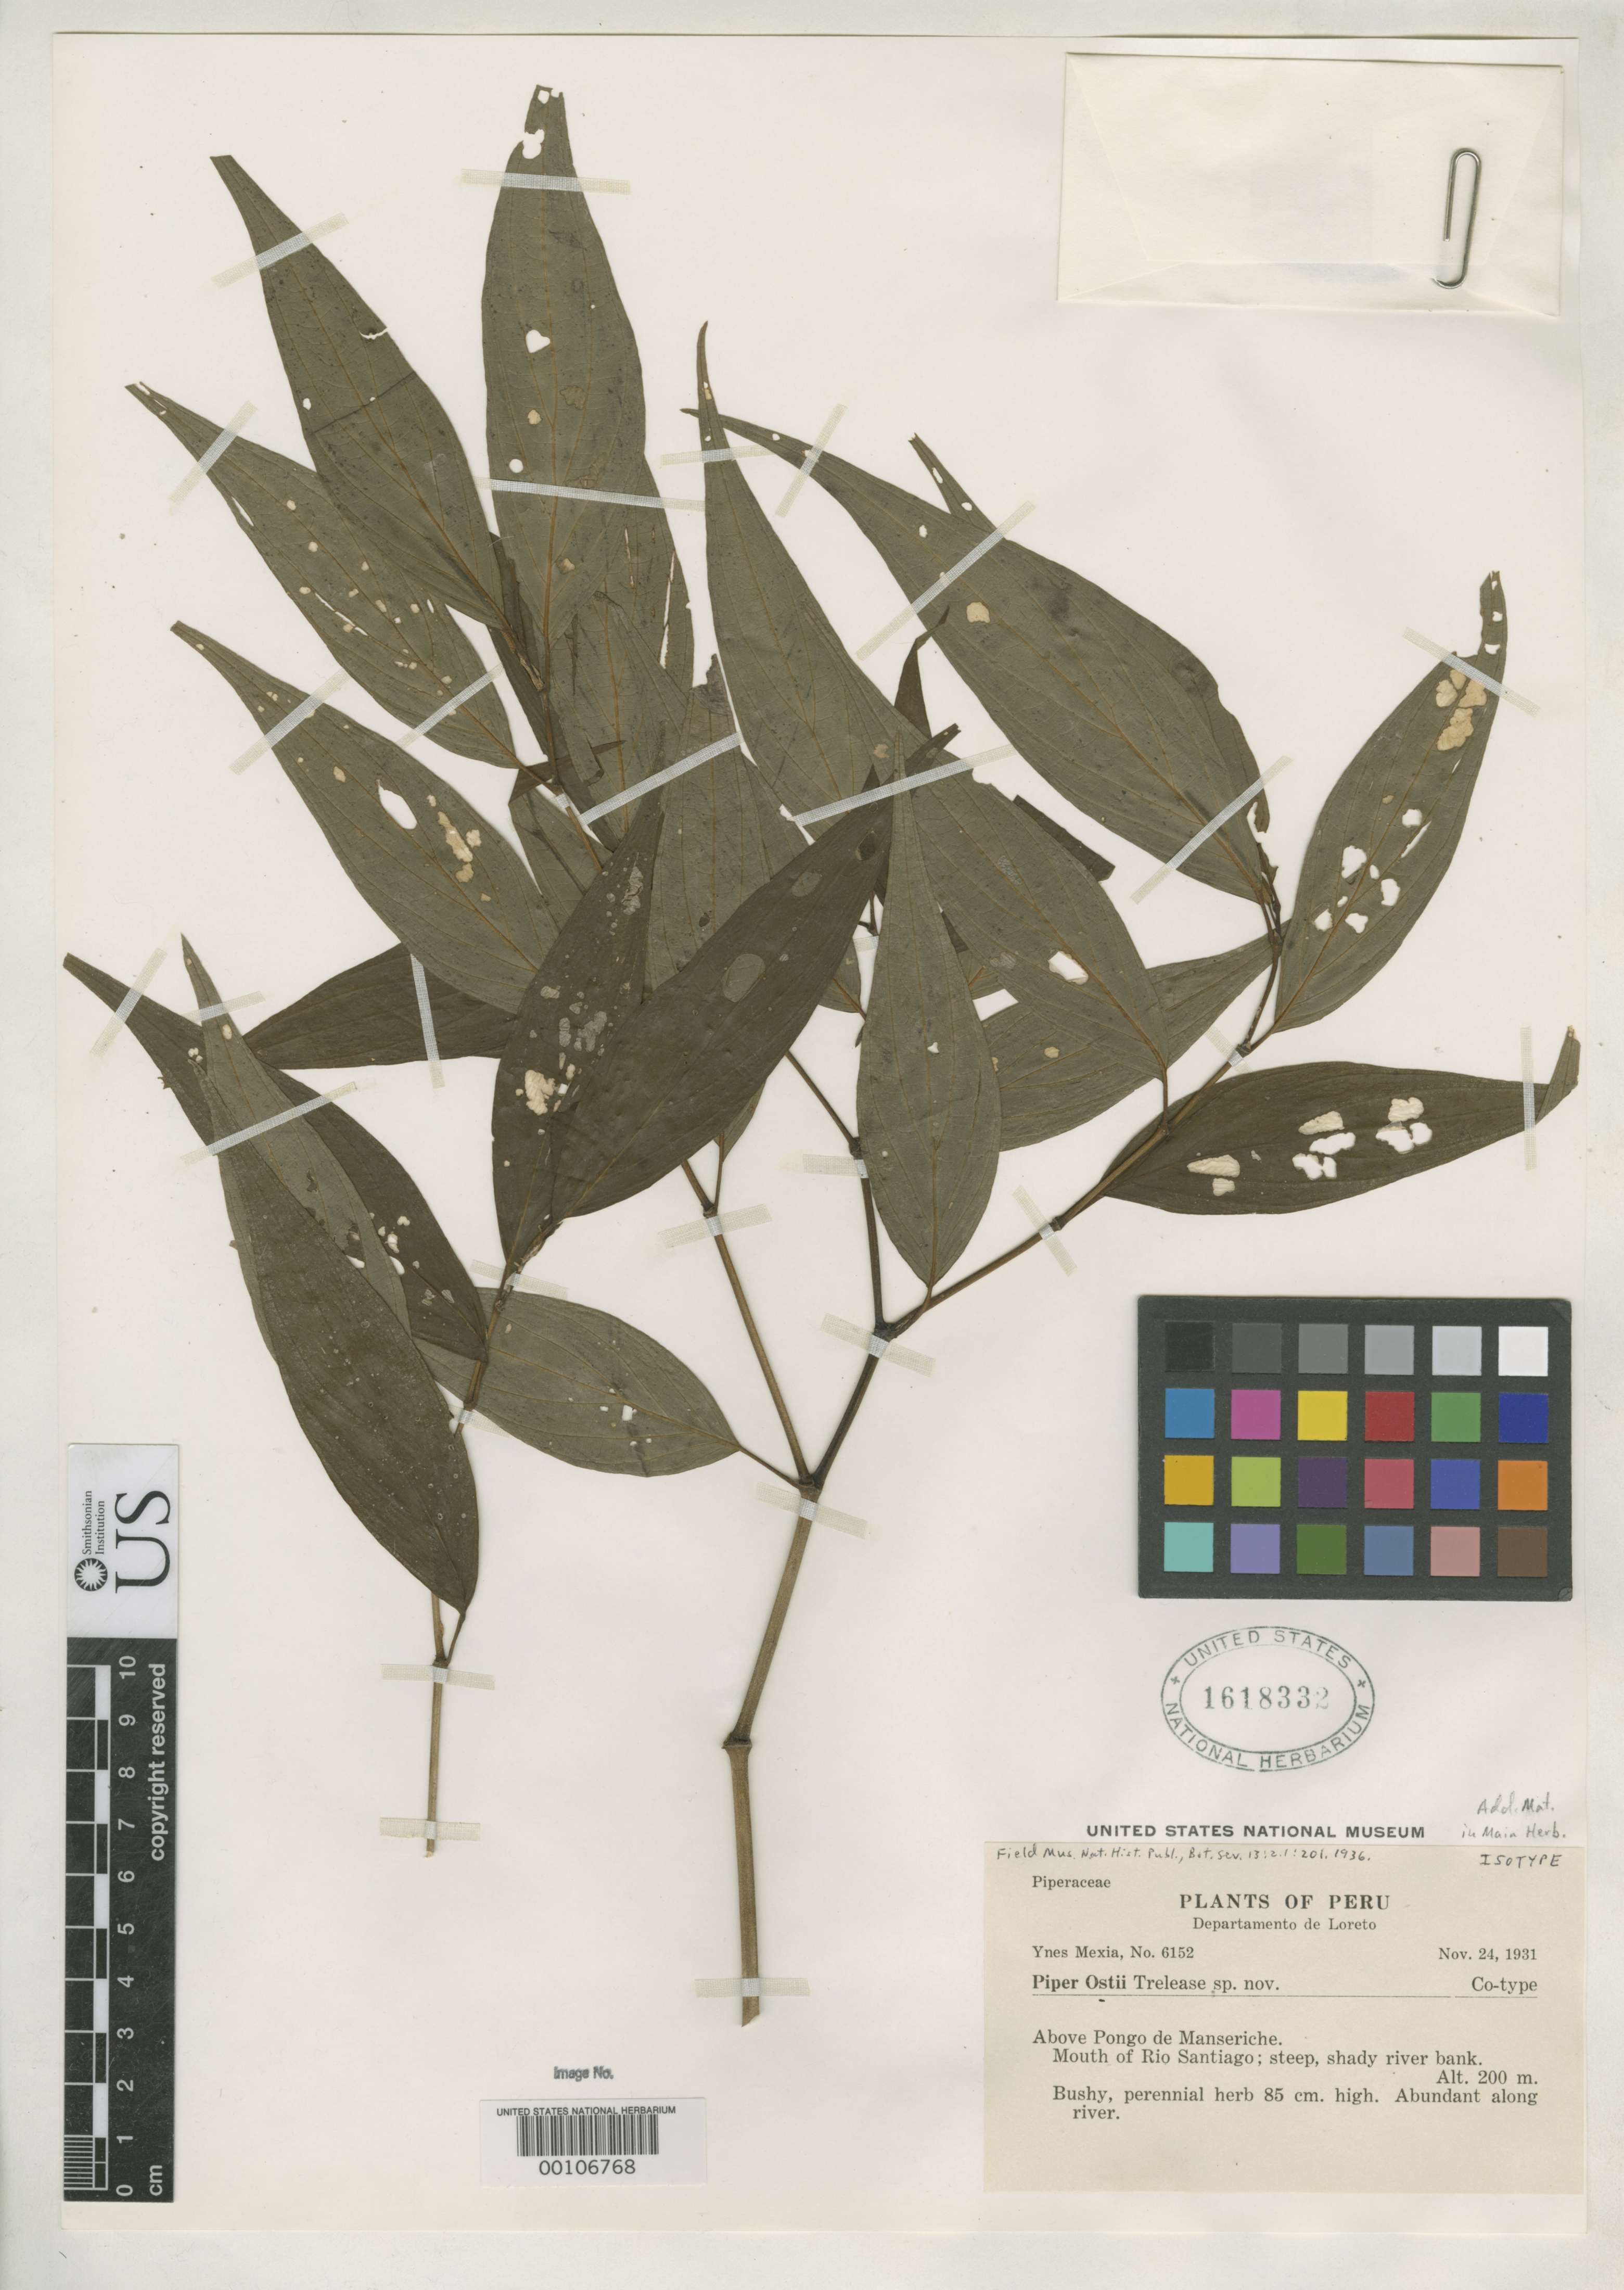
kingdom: Plantae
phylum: Tracheophyta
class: Magnoliopsida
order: Piperales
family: Piperaceae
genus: Piper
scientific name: Piper ostii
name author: Trel. in J.F. Macbr.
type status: Isotype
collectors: Y. Mexia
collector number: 6152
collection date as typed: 24 Nov 1931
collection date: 1931-11-24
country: Peru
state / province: Loreto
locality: Above Pongo de Manseriche, mouth of Rio Santiago.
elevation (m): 200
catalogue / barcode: US 1618332